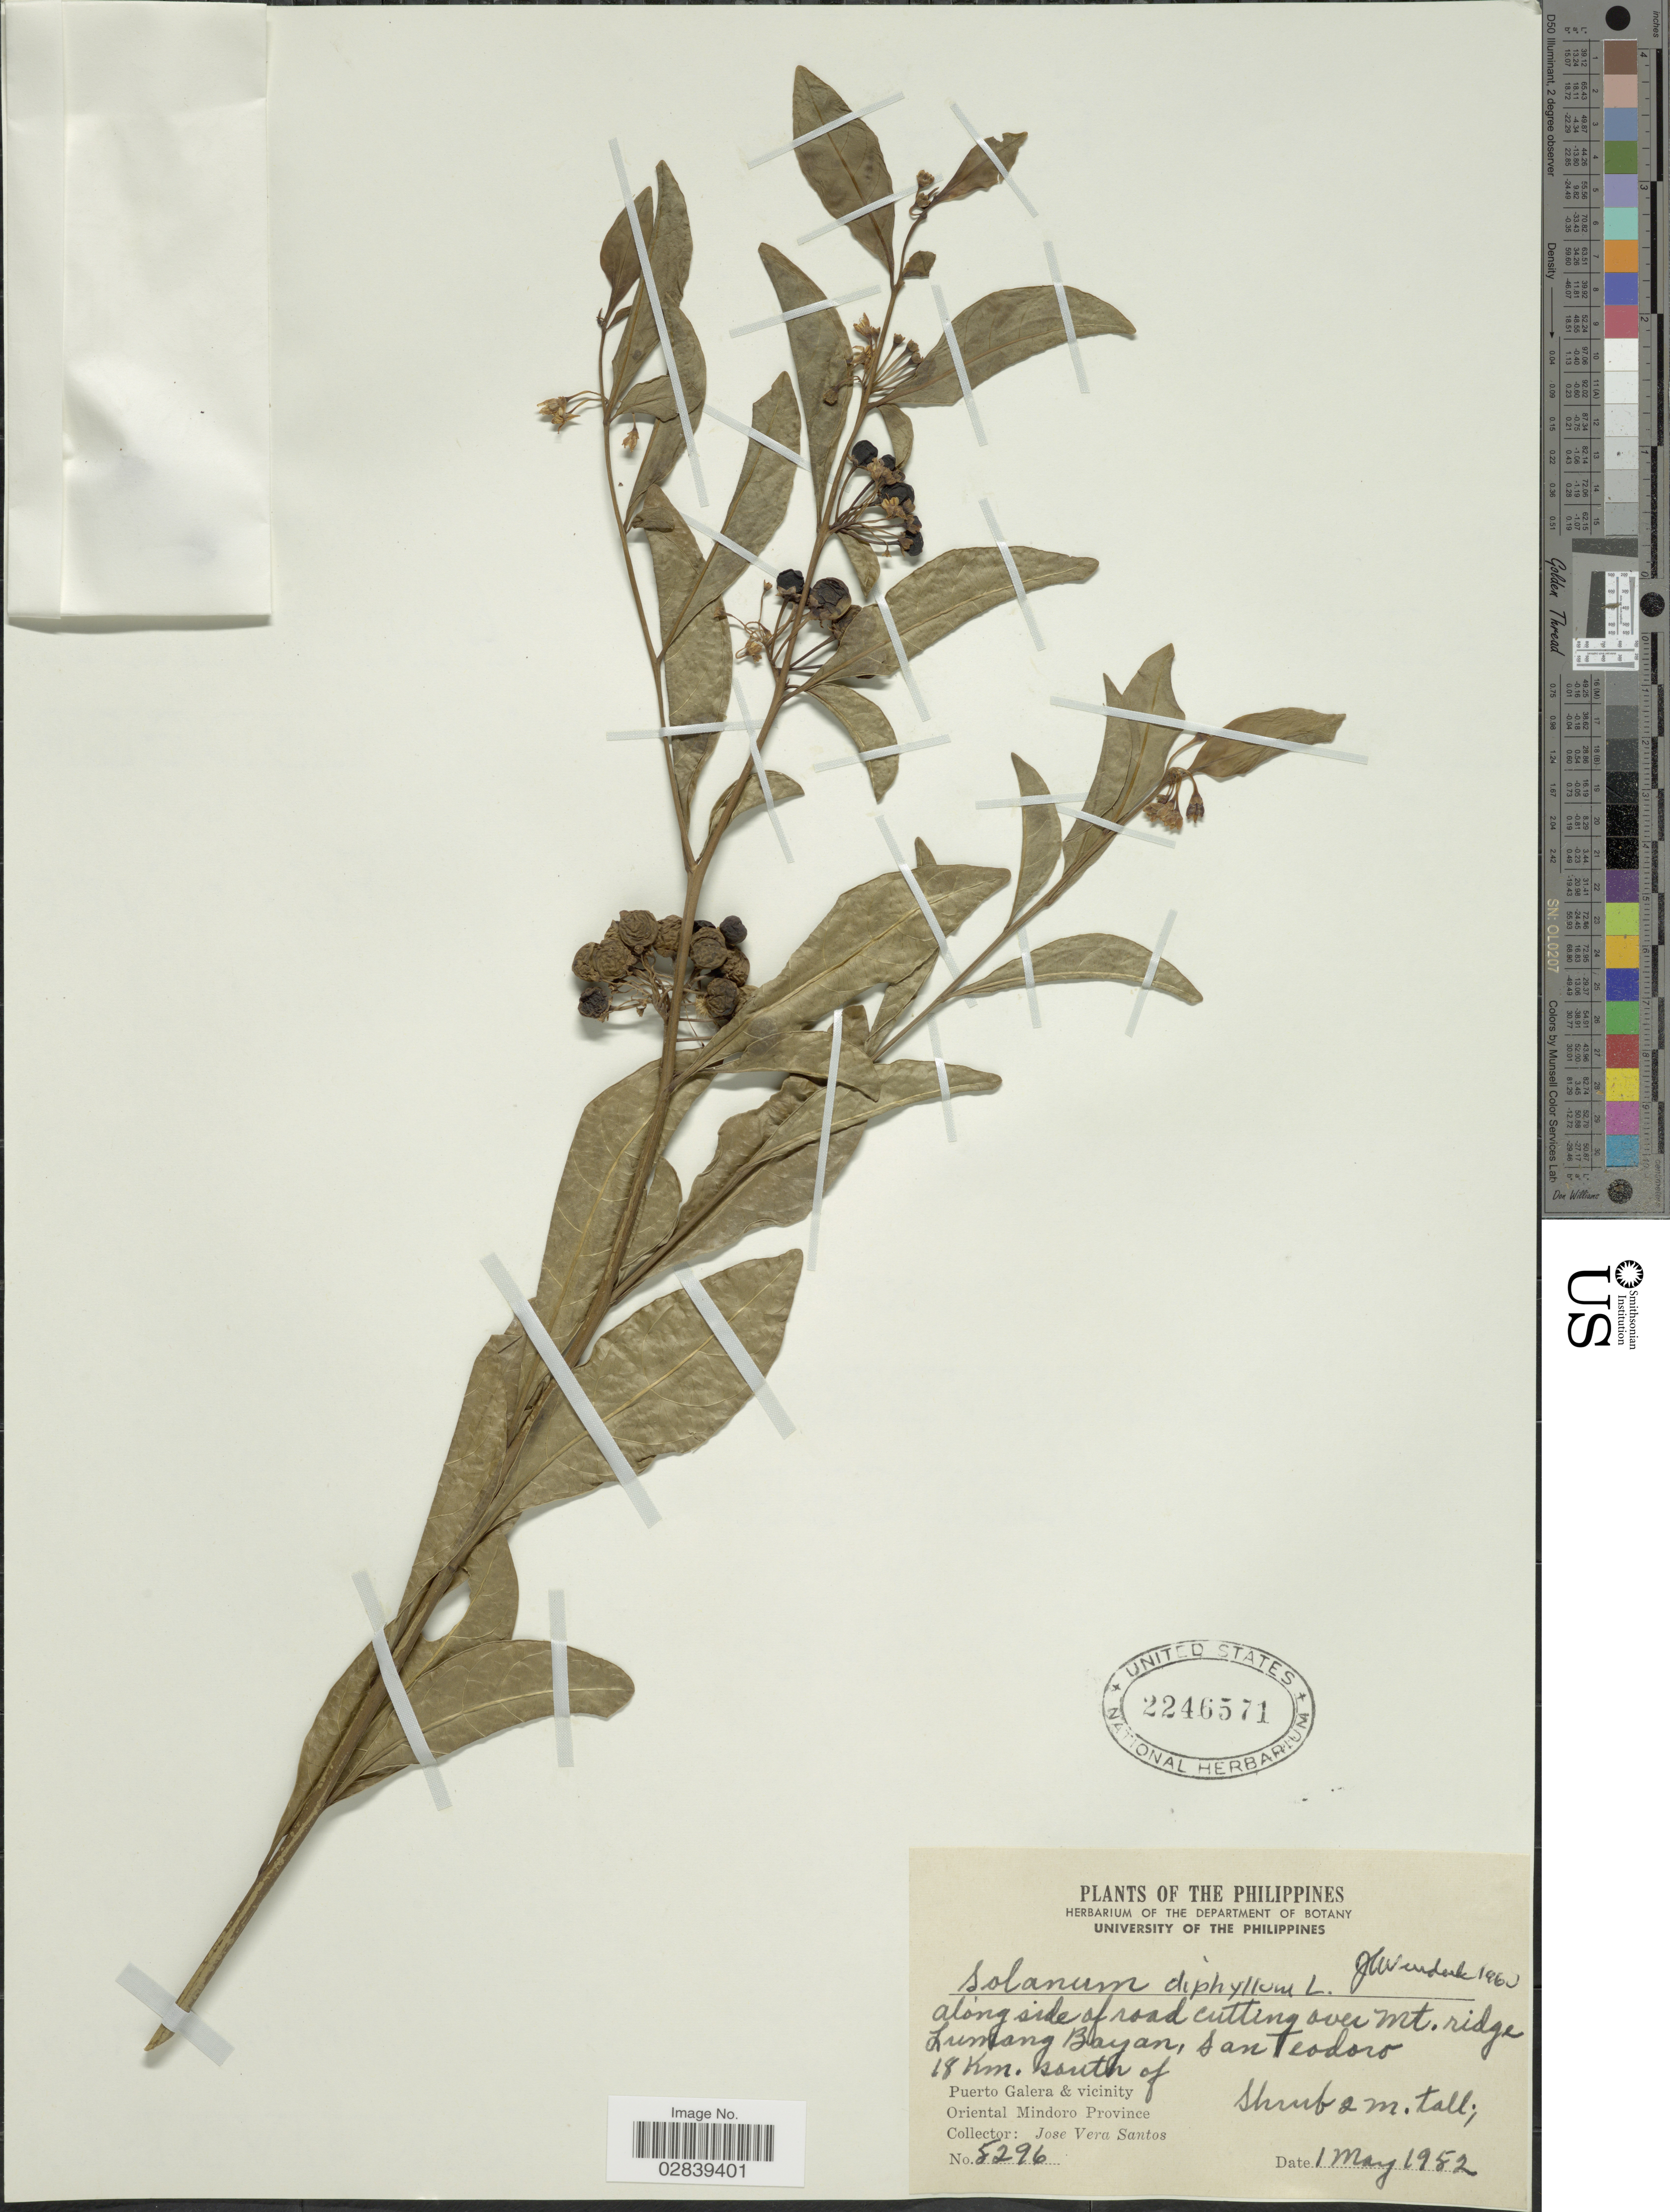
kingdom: Plantae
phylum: Tracheophyta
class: Magnoliopsida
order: Solanales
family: Solanaceae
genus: Solanum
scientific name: Solanum diphyllum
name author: L.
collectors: J. Santos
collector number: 5296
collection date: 1952-05-01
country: Philippines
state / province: Mimaropa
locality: Along side of road cutting over Mt. ridge Lumang Bayan, San Teodoro 18 Km. south of Puerto Galera & vicinity, Oriental Mindoro Province.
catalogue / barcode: US 2246571